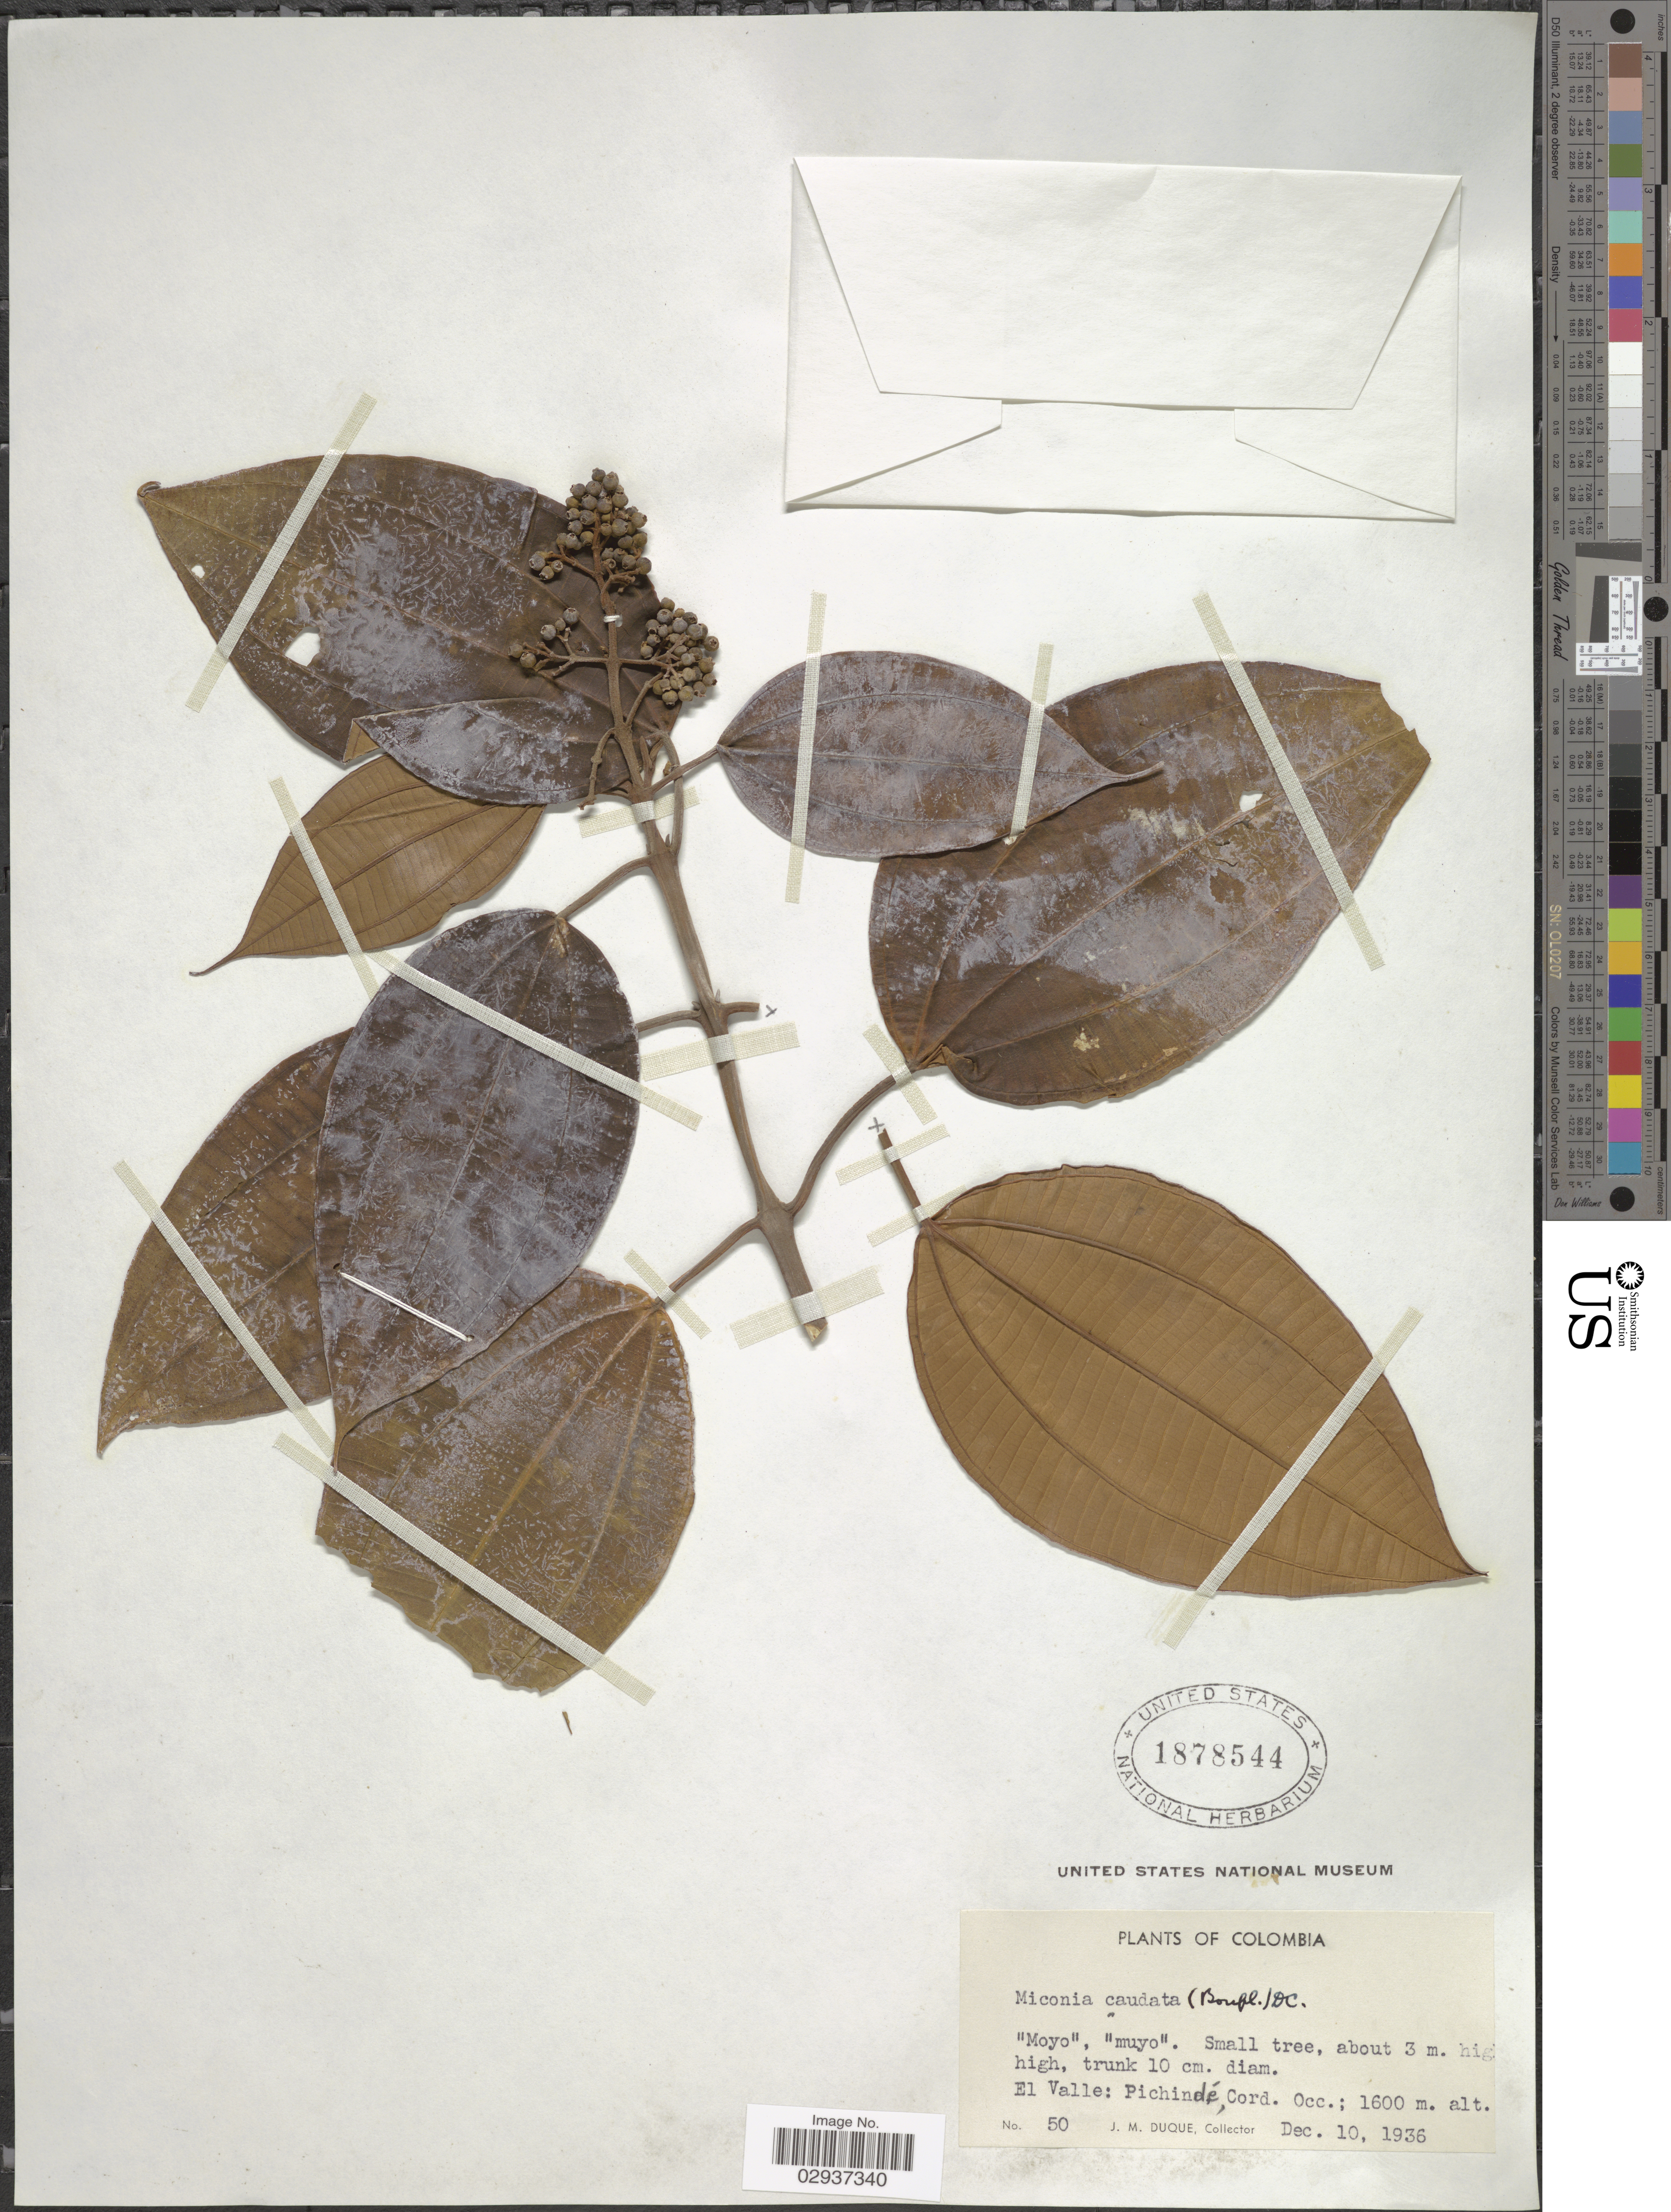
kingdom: Plantae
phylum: Tracheophyta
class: Magnoliopsida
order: Myrtales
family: Melastomataceae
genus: Miconia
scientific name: Miconia caudata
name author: (Bonpl.) DC.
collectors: J. Duque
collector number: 50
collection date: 1936-12-10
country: Colombia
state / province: Valle del Cauca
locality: El Valle: Pichindé, Cord. Occ.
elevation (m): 1600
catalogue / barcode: US 1878544